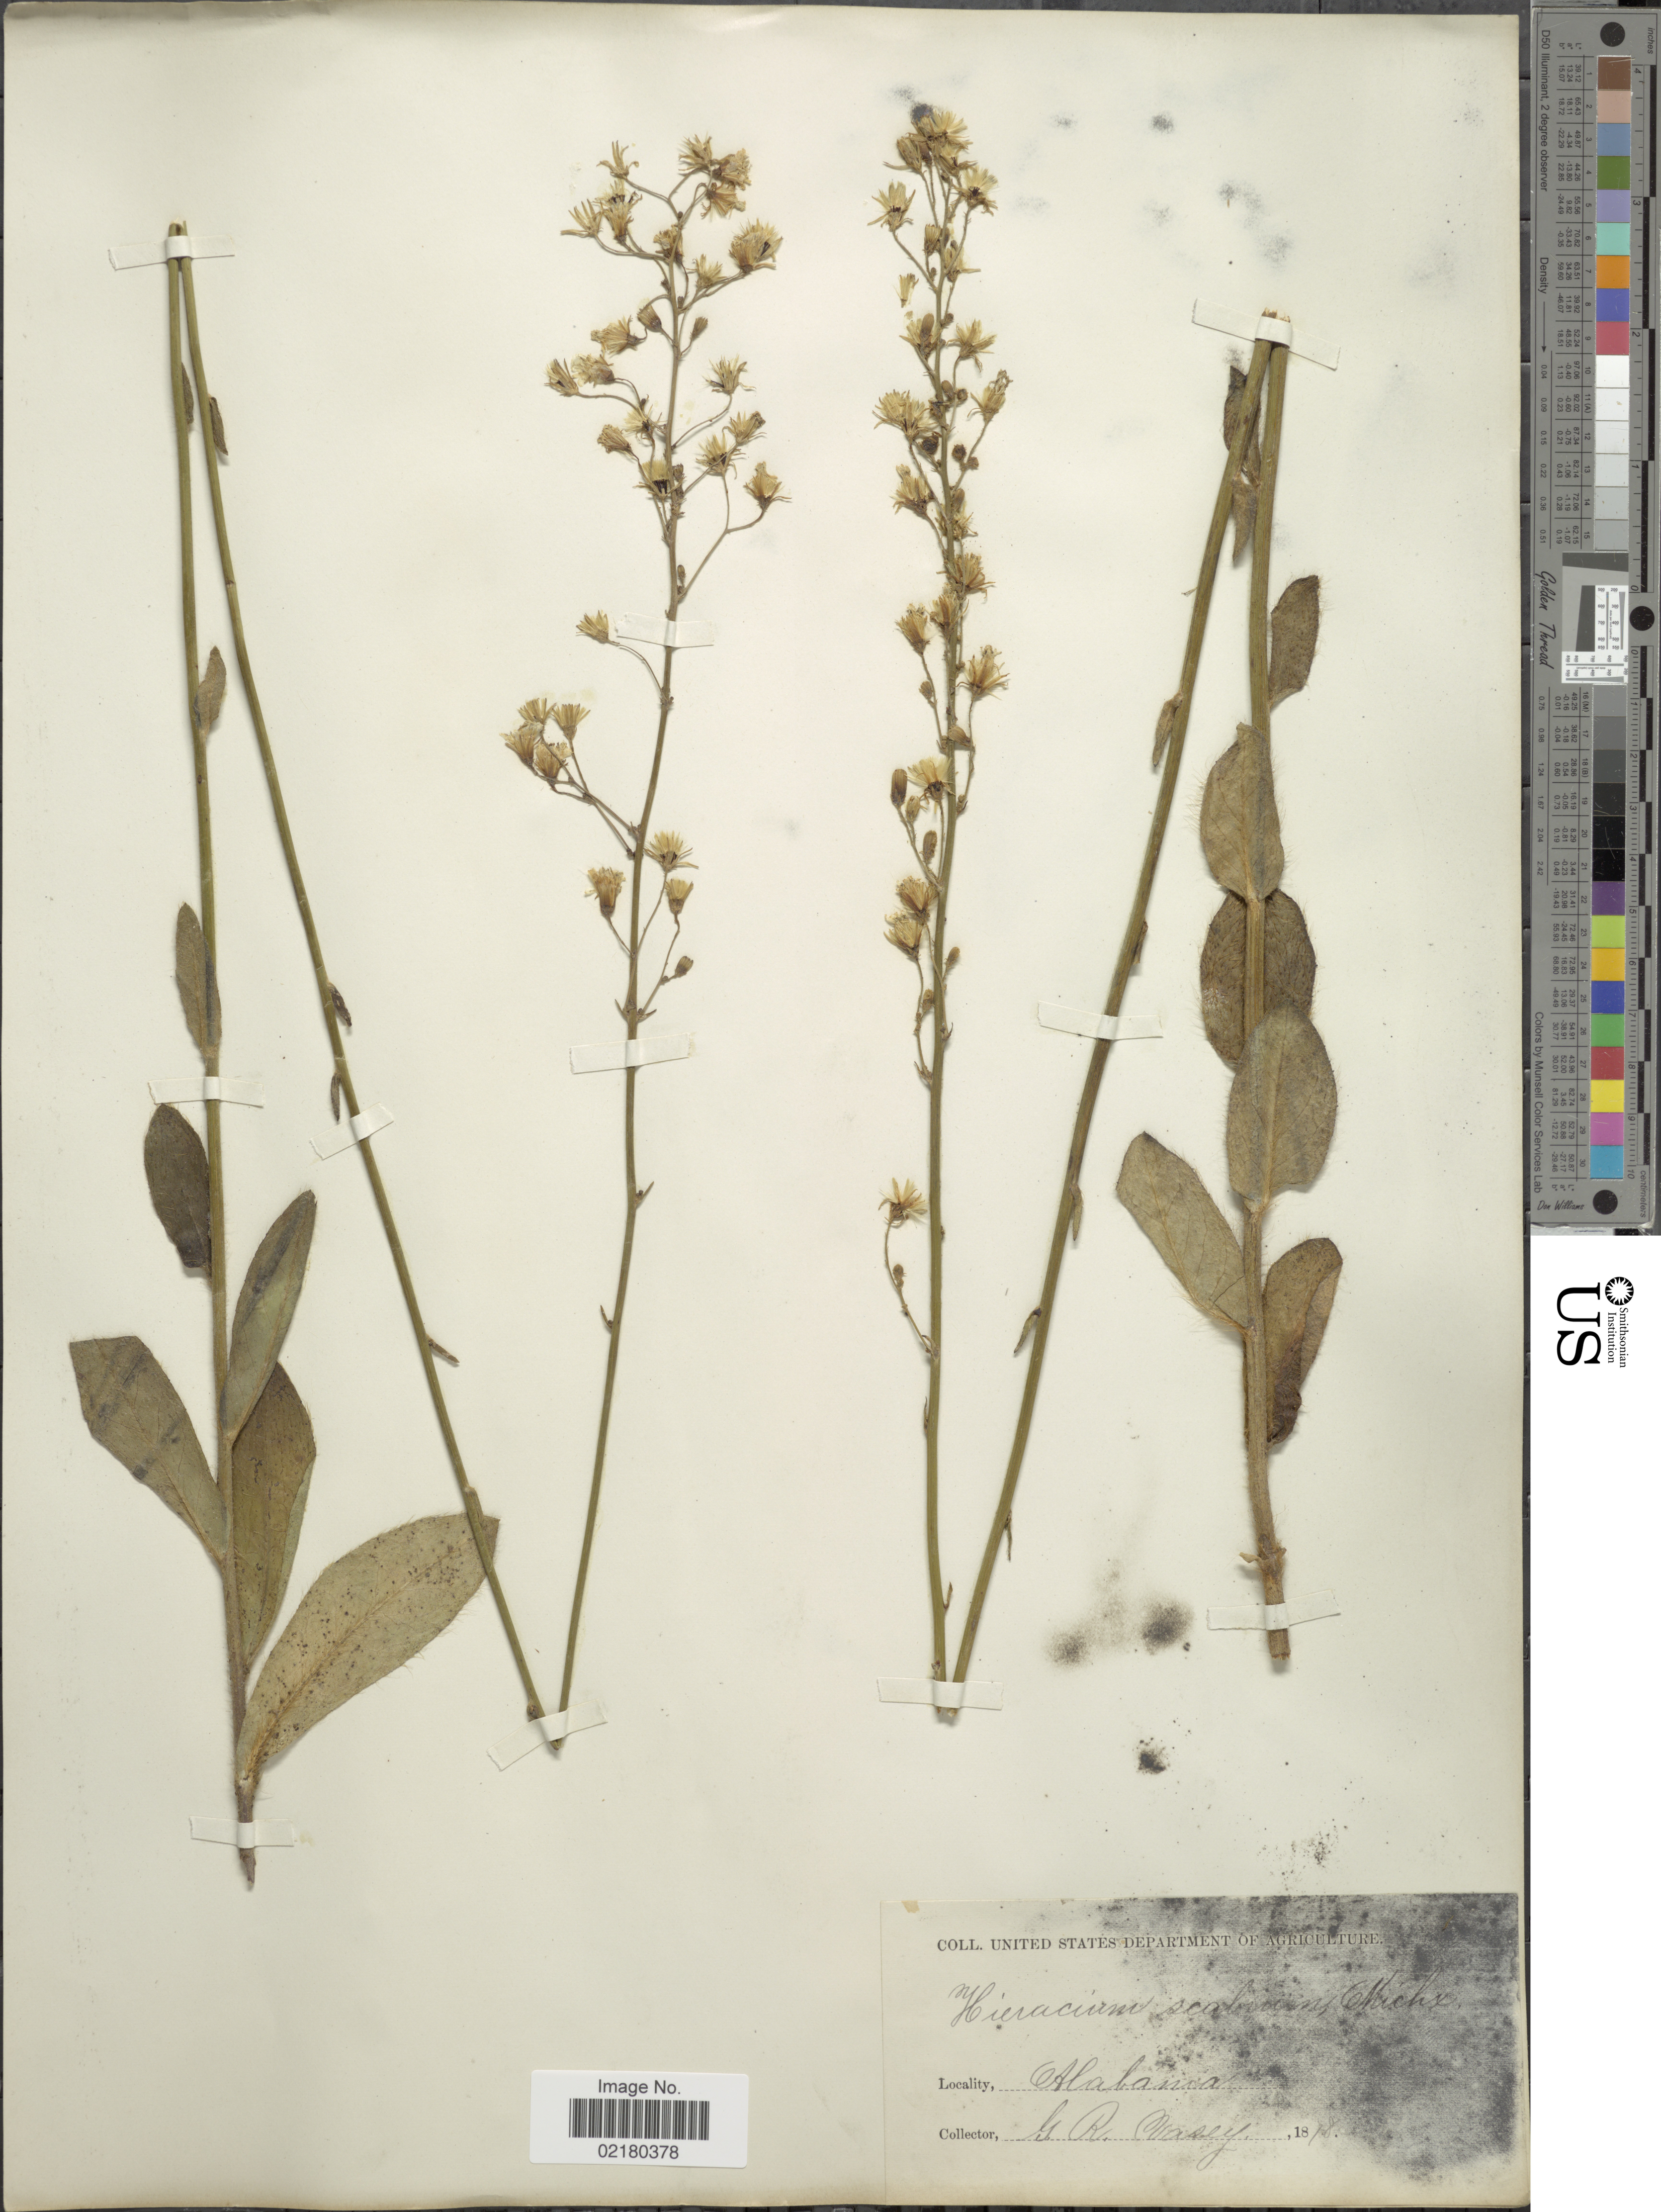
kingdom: Plantae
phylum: Tracheophyta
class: Magnoliopsida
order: Asterales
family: Asteraceae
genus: Hieracium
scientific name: Hieracium gronovii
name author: L.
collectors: G. R. Vasey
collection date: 1878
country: United States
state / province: Alabama